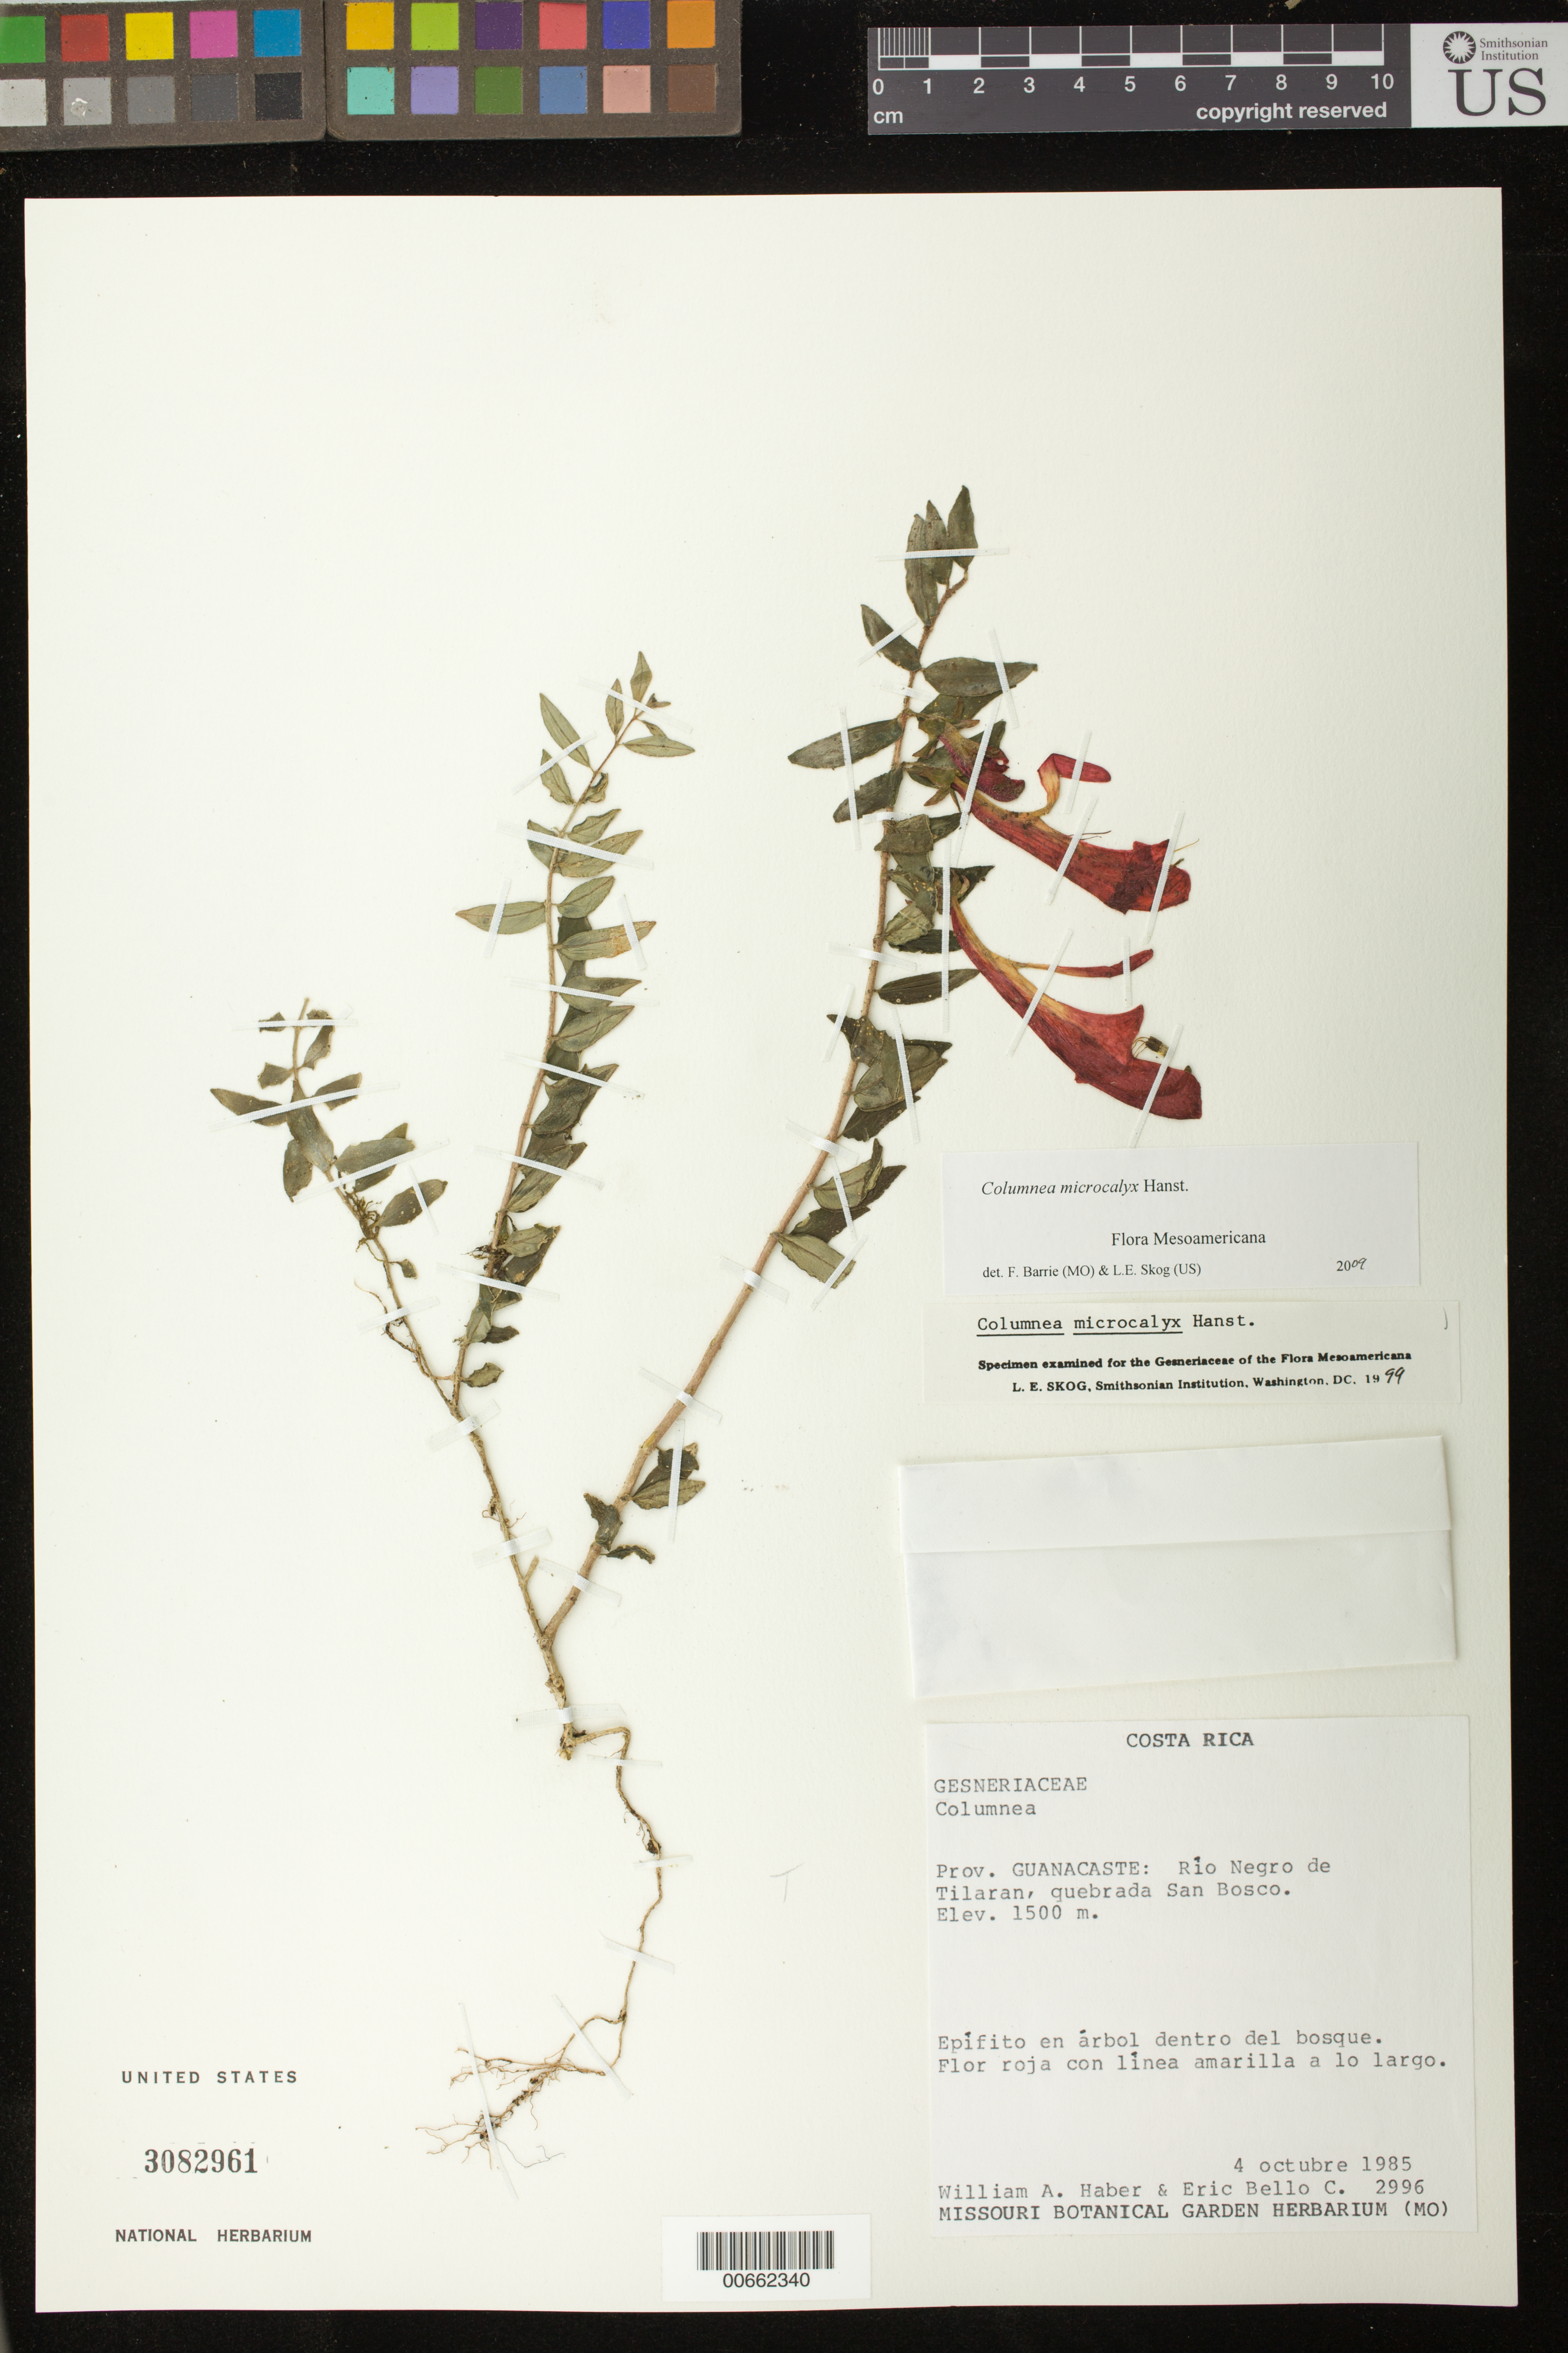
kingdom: Plantae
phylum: Tracheophyta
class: Magnoliopsida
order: Lamiales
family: Gesneriaceae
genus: Columnea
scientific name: Columnea microcalyx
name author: Hanst.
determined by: Skog, Laurence E.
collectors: W. A. Haber & E. Bello C.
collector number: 2996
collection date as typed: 04 Oct 1985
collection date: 1985-10-04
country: Costa Rica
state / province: Guanacaste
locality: Rio Negro de Tilaran, quebrada San Bosco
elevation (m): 1500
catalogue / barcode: US 3082961